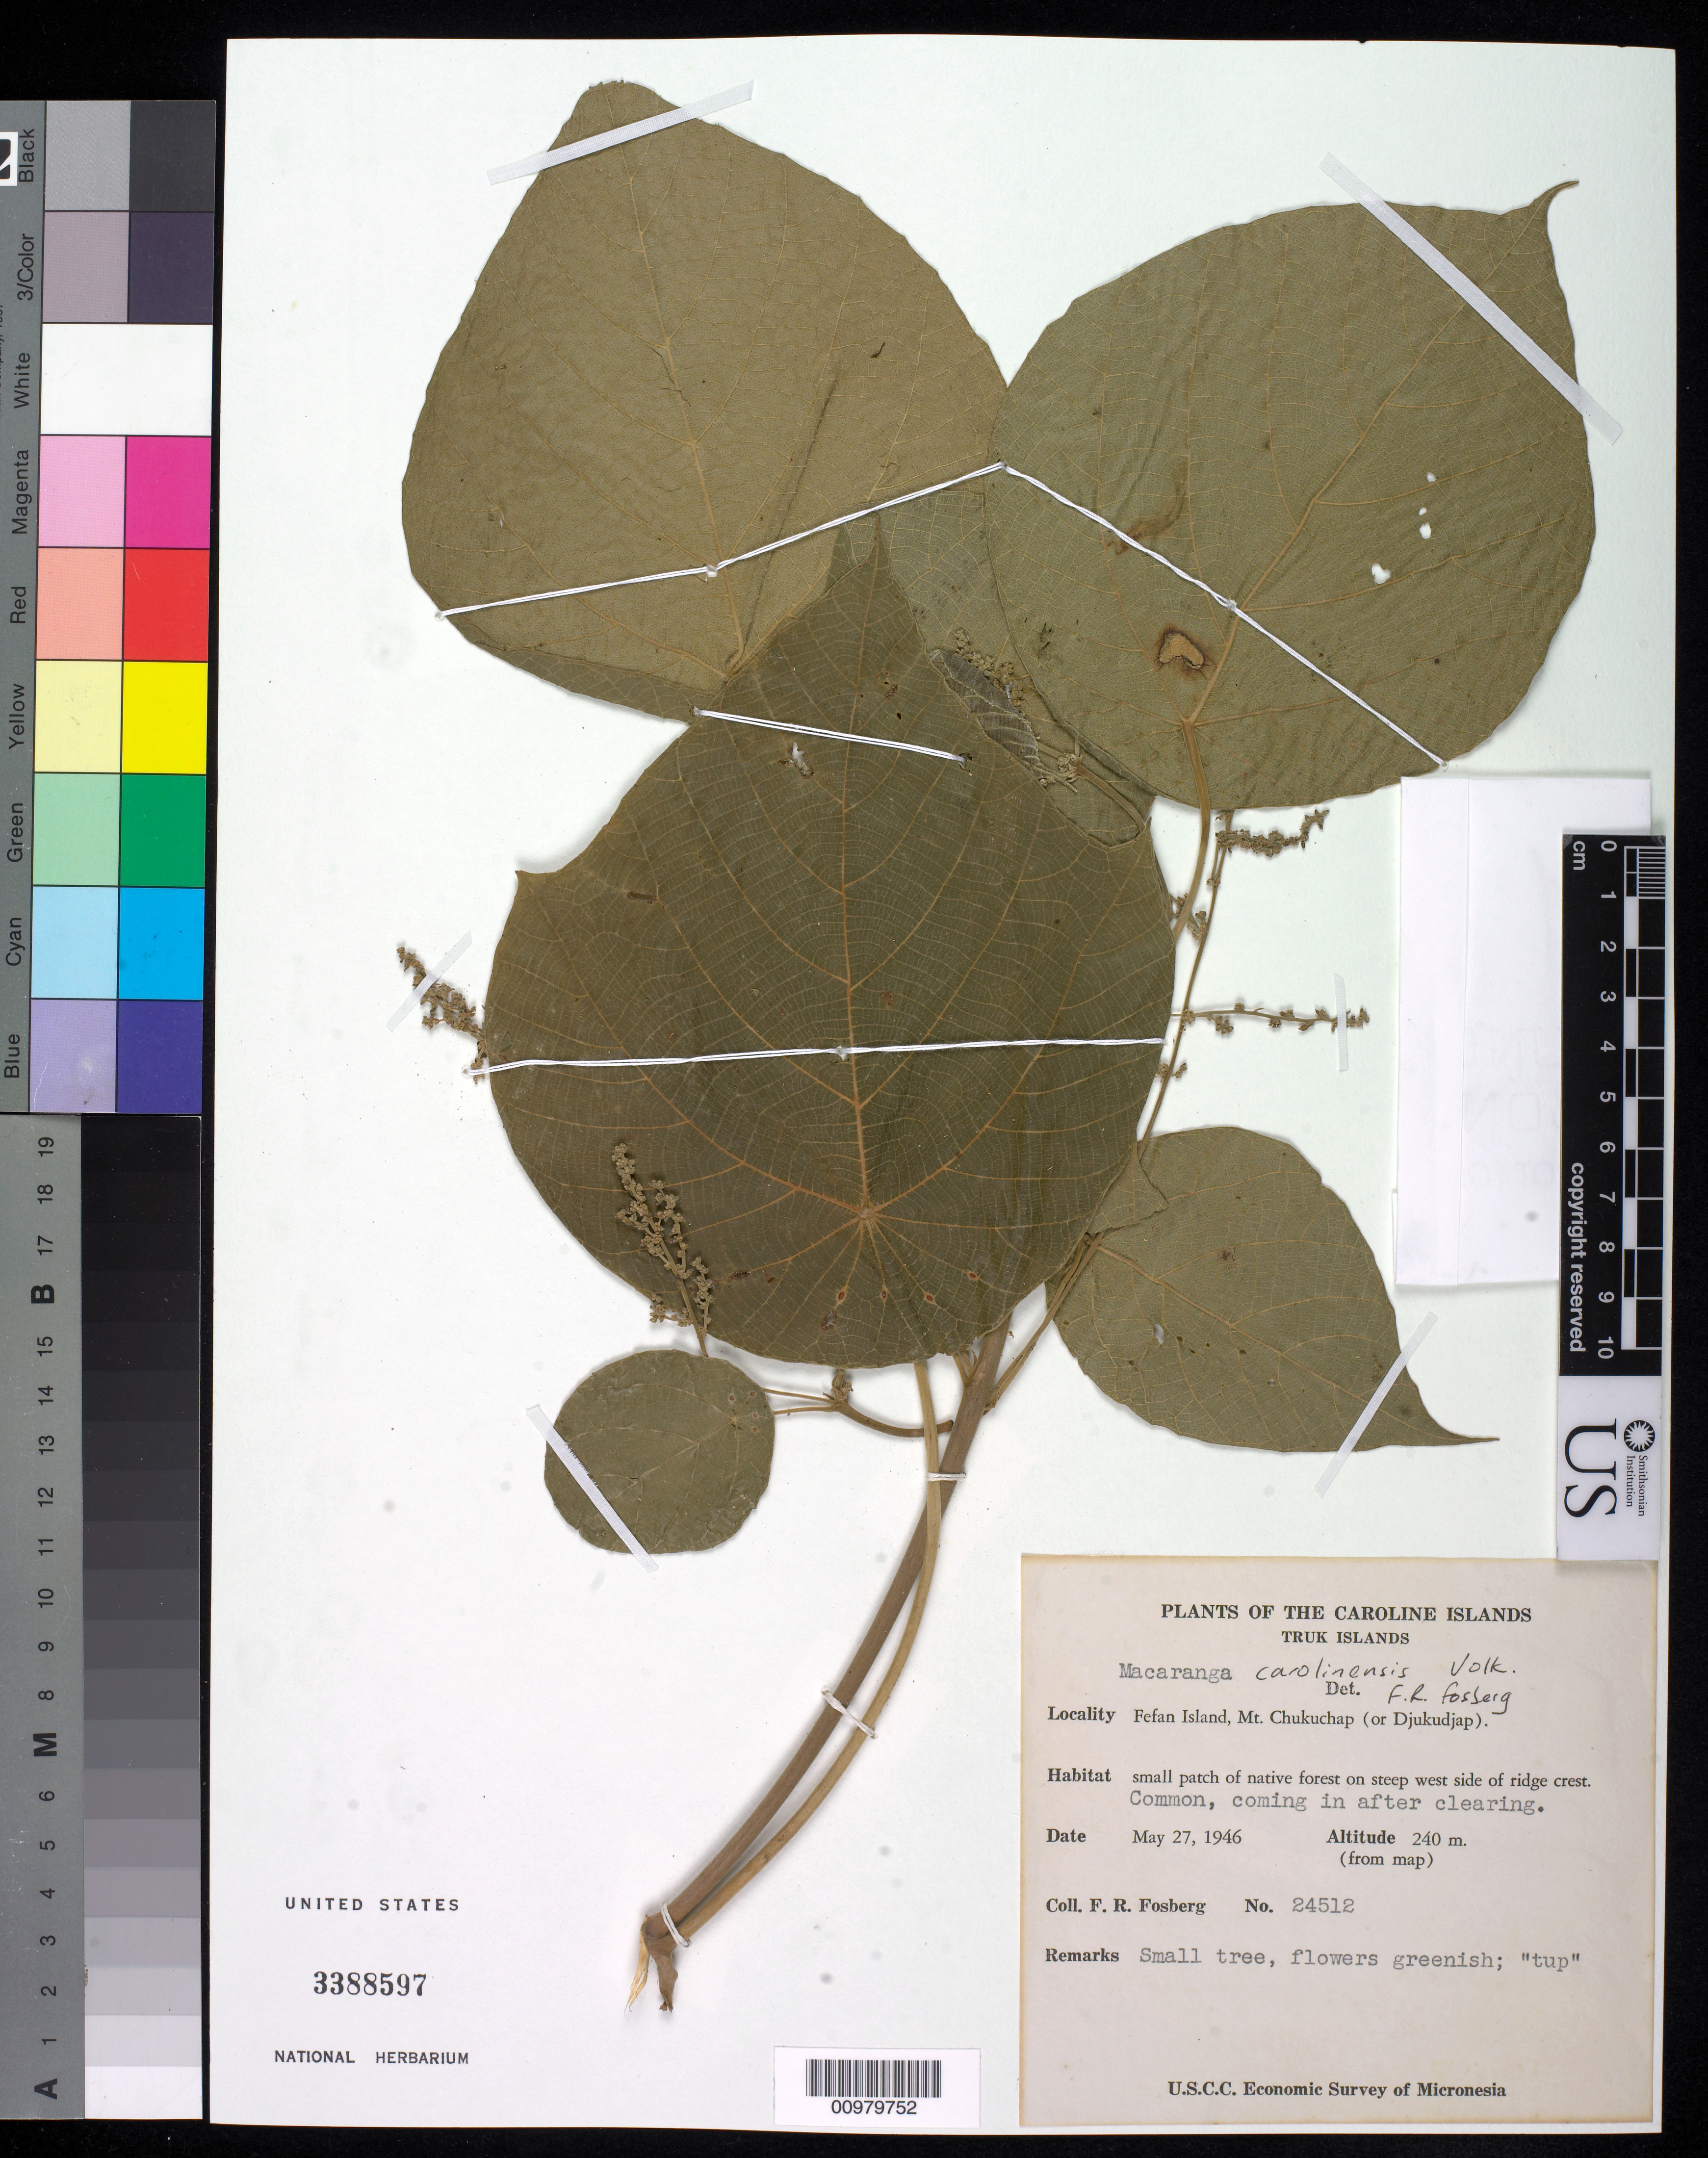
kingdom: Plantae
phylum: Tracheophyta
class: Magnoliopsida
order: Malpighiales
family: Euphorbiaceae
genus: Macaranga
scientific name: Macaranga carolinensis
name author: Volkens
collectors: F. R. Fosberg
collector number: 24512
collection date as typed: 27 May 1946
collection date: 1946-05-27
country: Micronesia, Federated States of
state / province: Truk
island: Fefan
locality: Mt. Chukuchap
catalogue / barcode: US 3388597